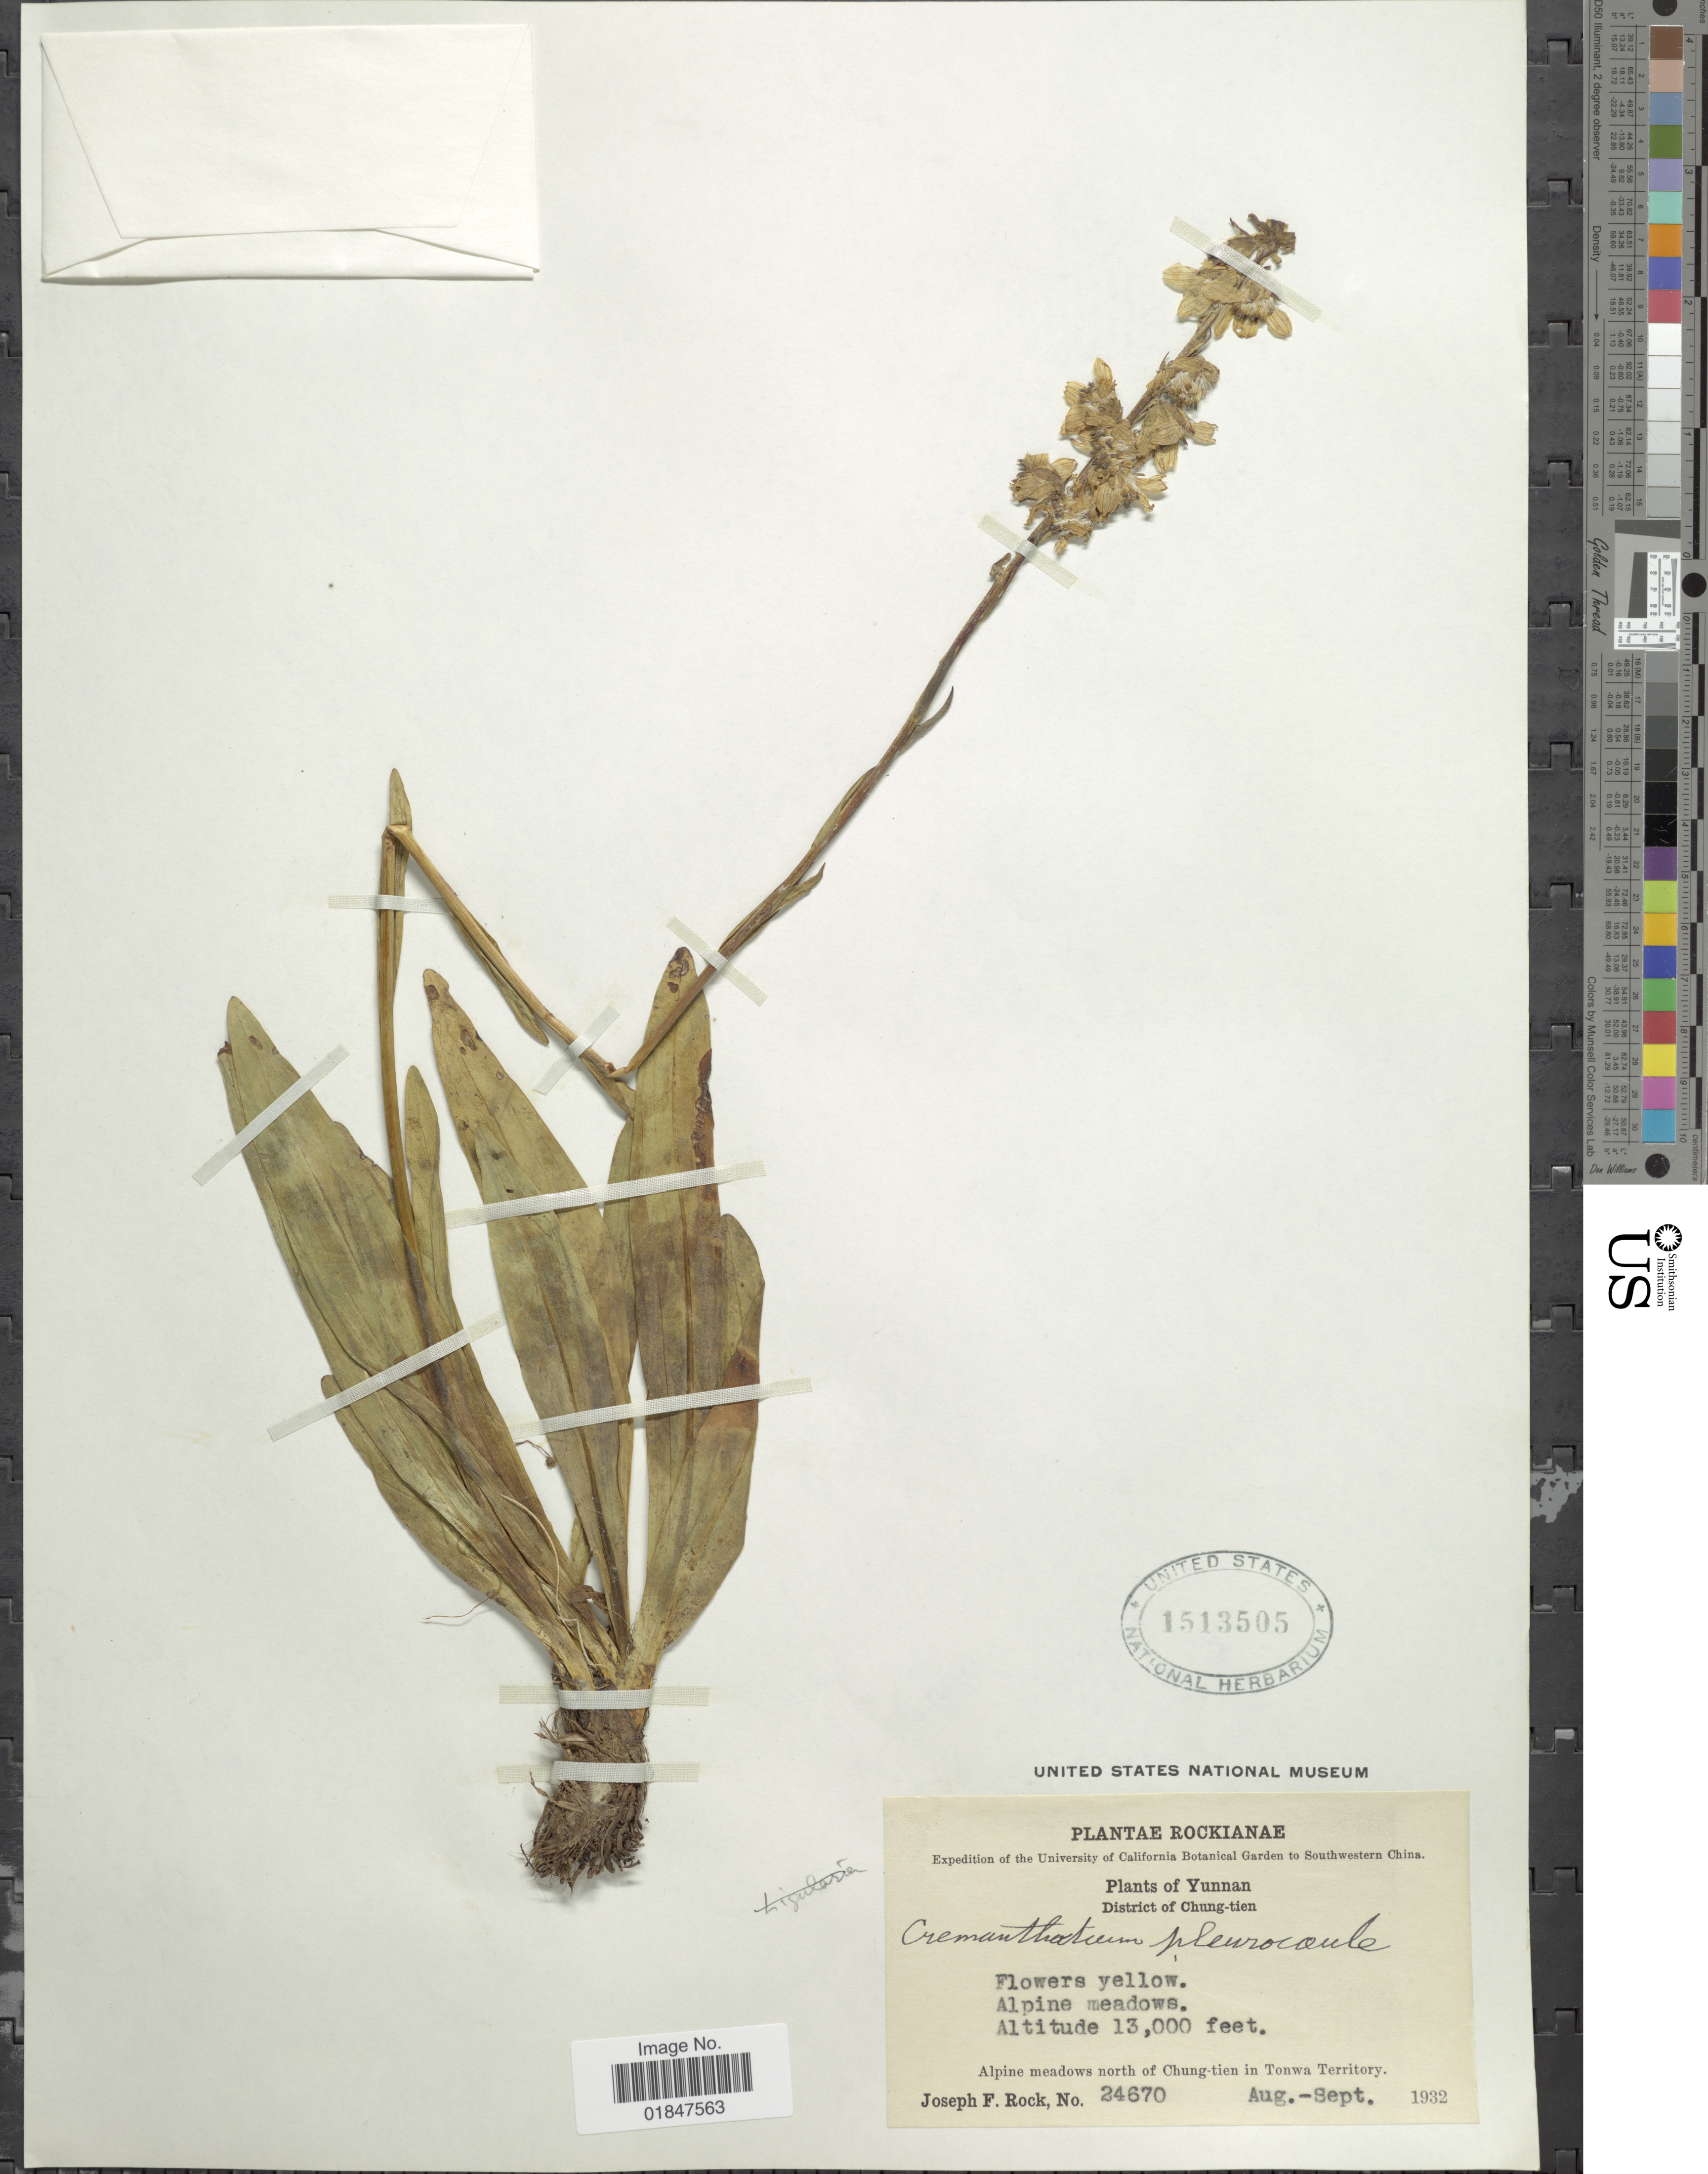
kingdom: Plantae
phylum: Tracheophyta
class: Magnoliopsida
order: Asterales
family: Asteraceae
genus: Ligularia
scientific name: Ligularia pleurocaulis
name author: (Franch.) Hand.-Mazz.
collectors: J. F. Rock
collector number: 24670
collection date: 1932-08/1932-09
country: China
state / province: Yunnan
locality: District of Chung-tien, Alpine meadows north of Chung-tien in Tonwa Territory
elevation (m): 3962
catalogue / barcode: US 1513505